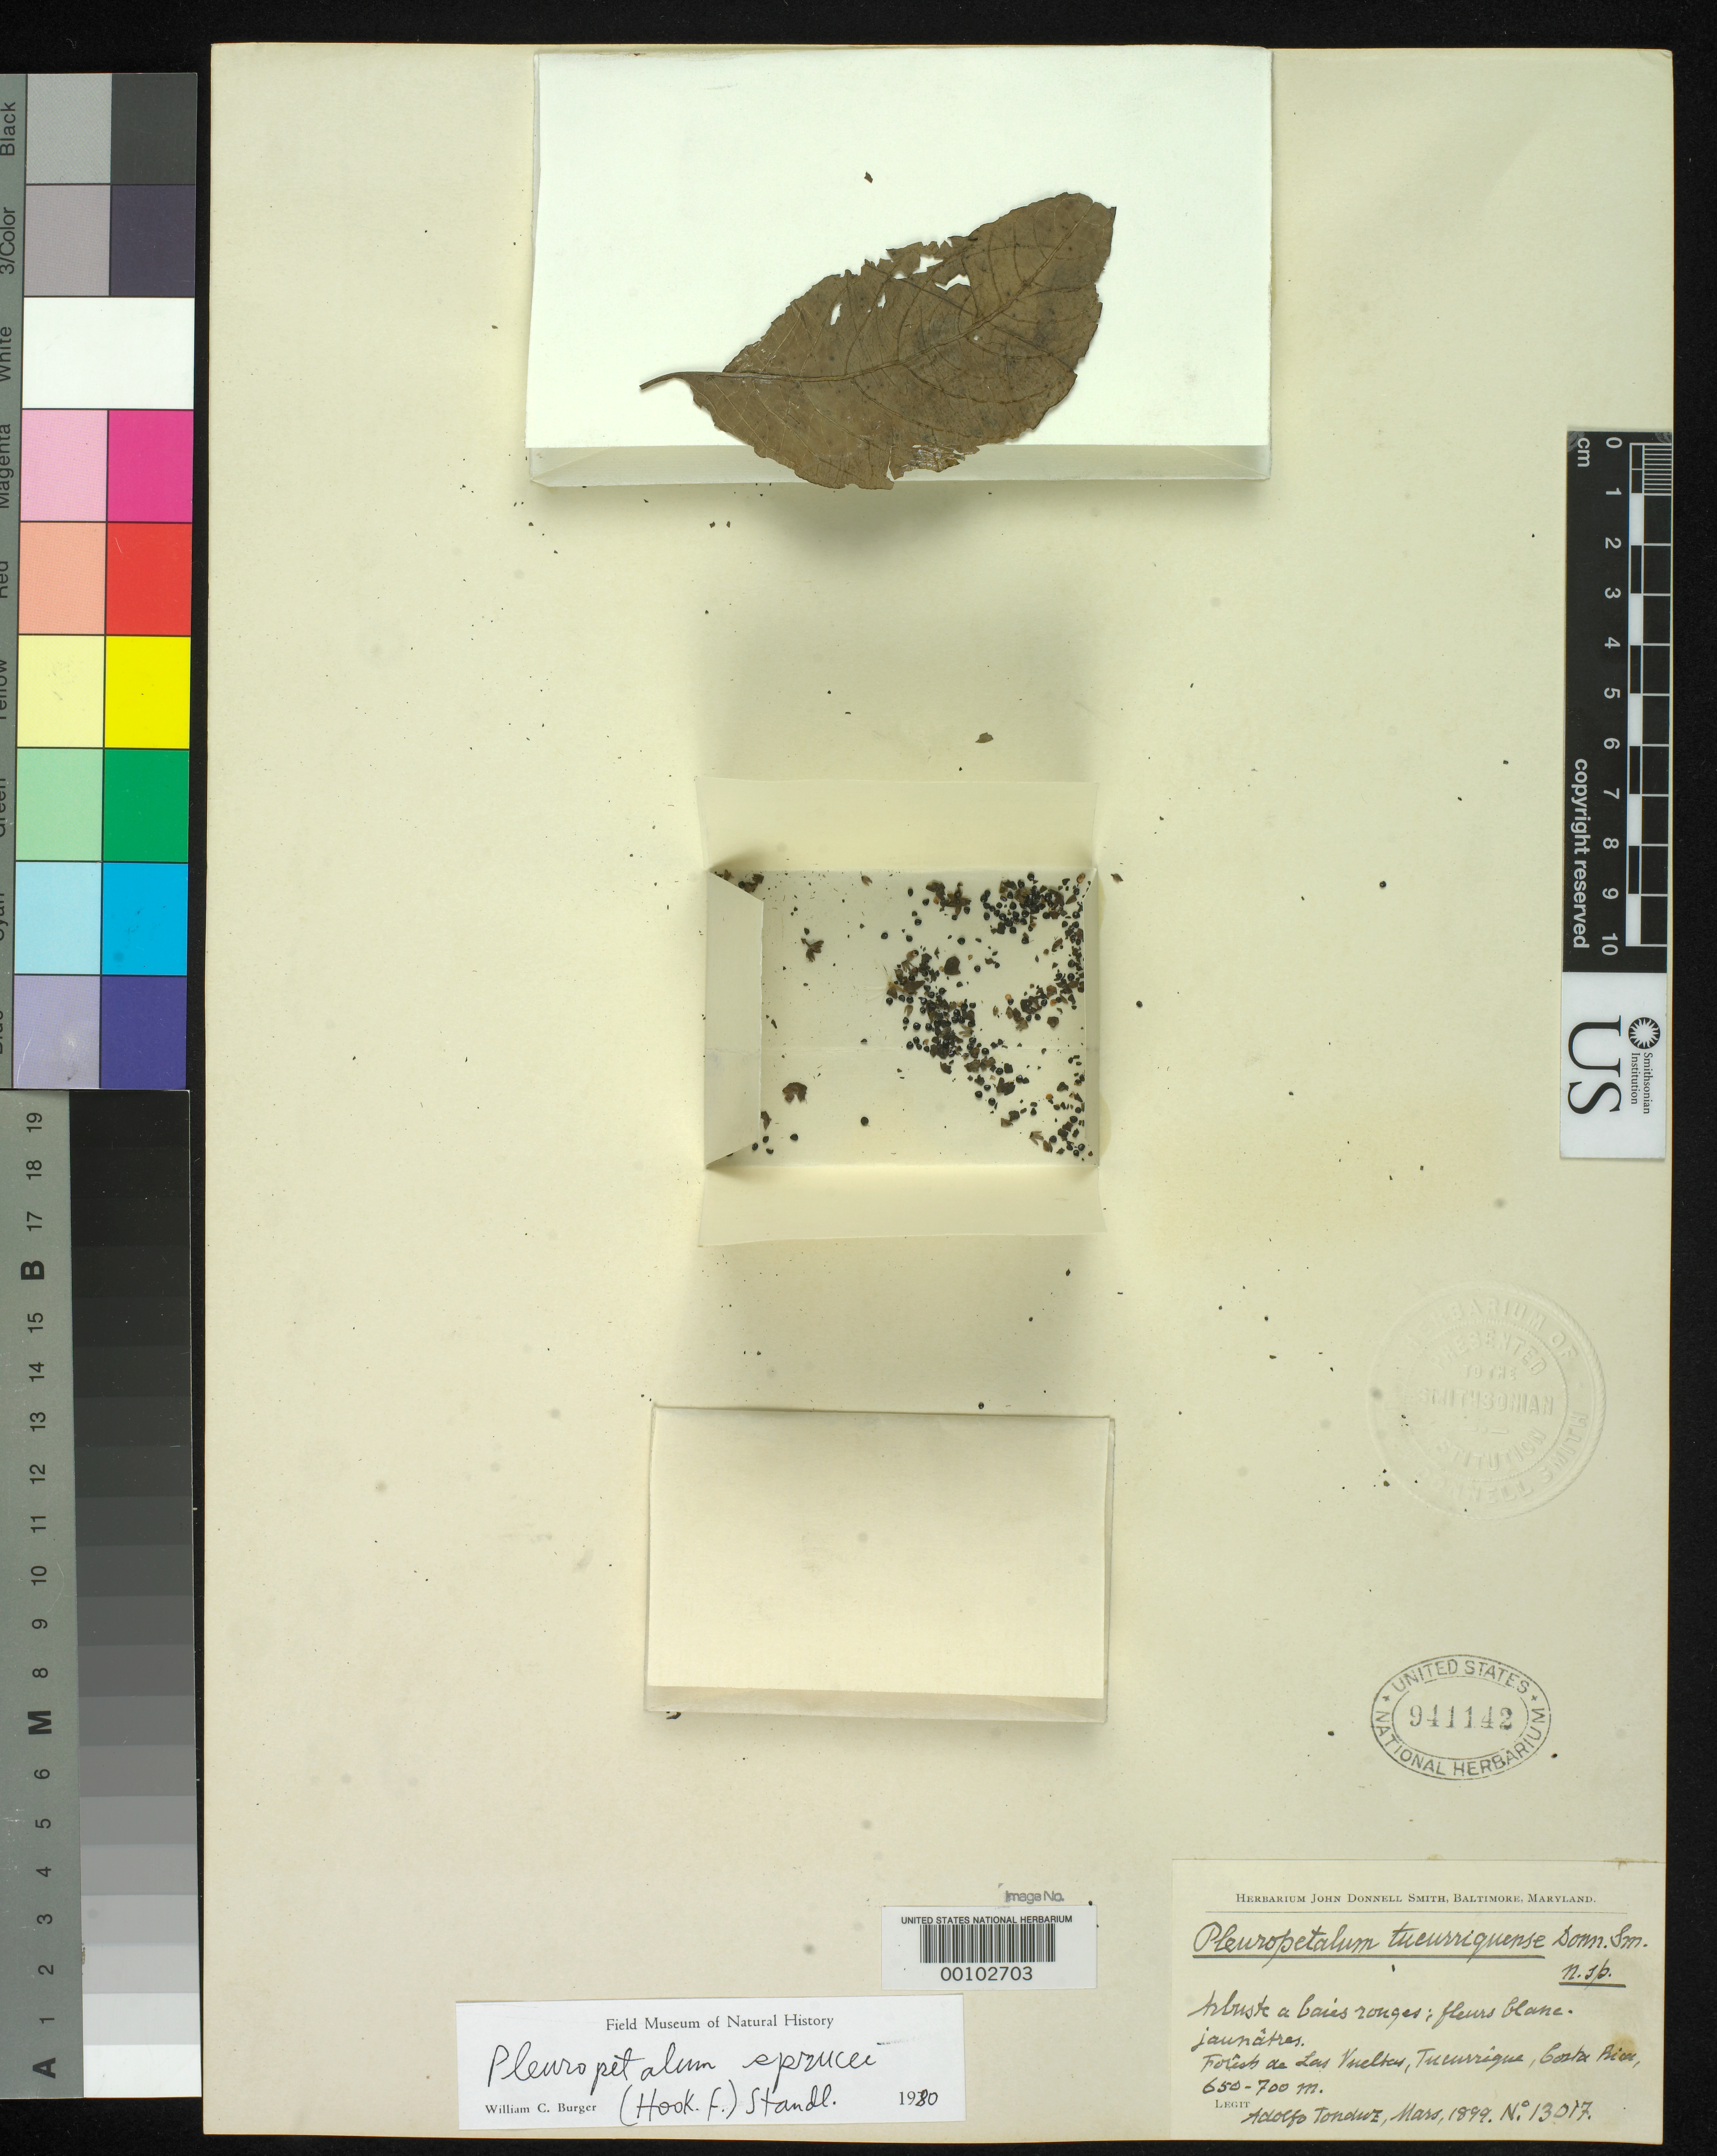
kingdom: Plantae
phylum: Tracheophyta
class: Magnoliopsida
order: Caryophyllales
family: Amaranthaceae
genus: Pleuropetalum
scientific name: Pleuropetalum tucurriquense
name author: Donn. Sm.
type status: Holotype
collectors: A. Tonduz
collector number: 13017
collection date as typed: Mar 1899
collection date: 1899-03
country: Costa Rica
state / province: Cartago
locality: Las Vueltas, Tucurrique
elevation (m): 650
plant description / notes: This specimen is one of two sheets (US 941141 & 941142) ex herb. John Donnell Smith.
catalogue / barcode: US 941142